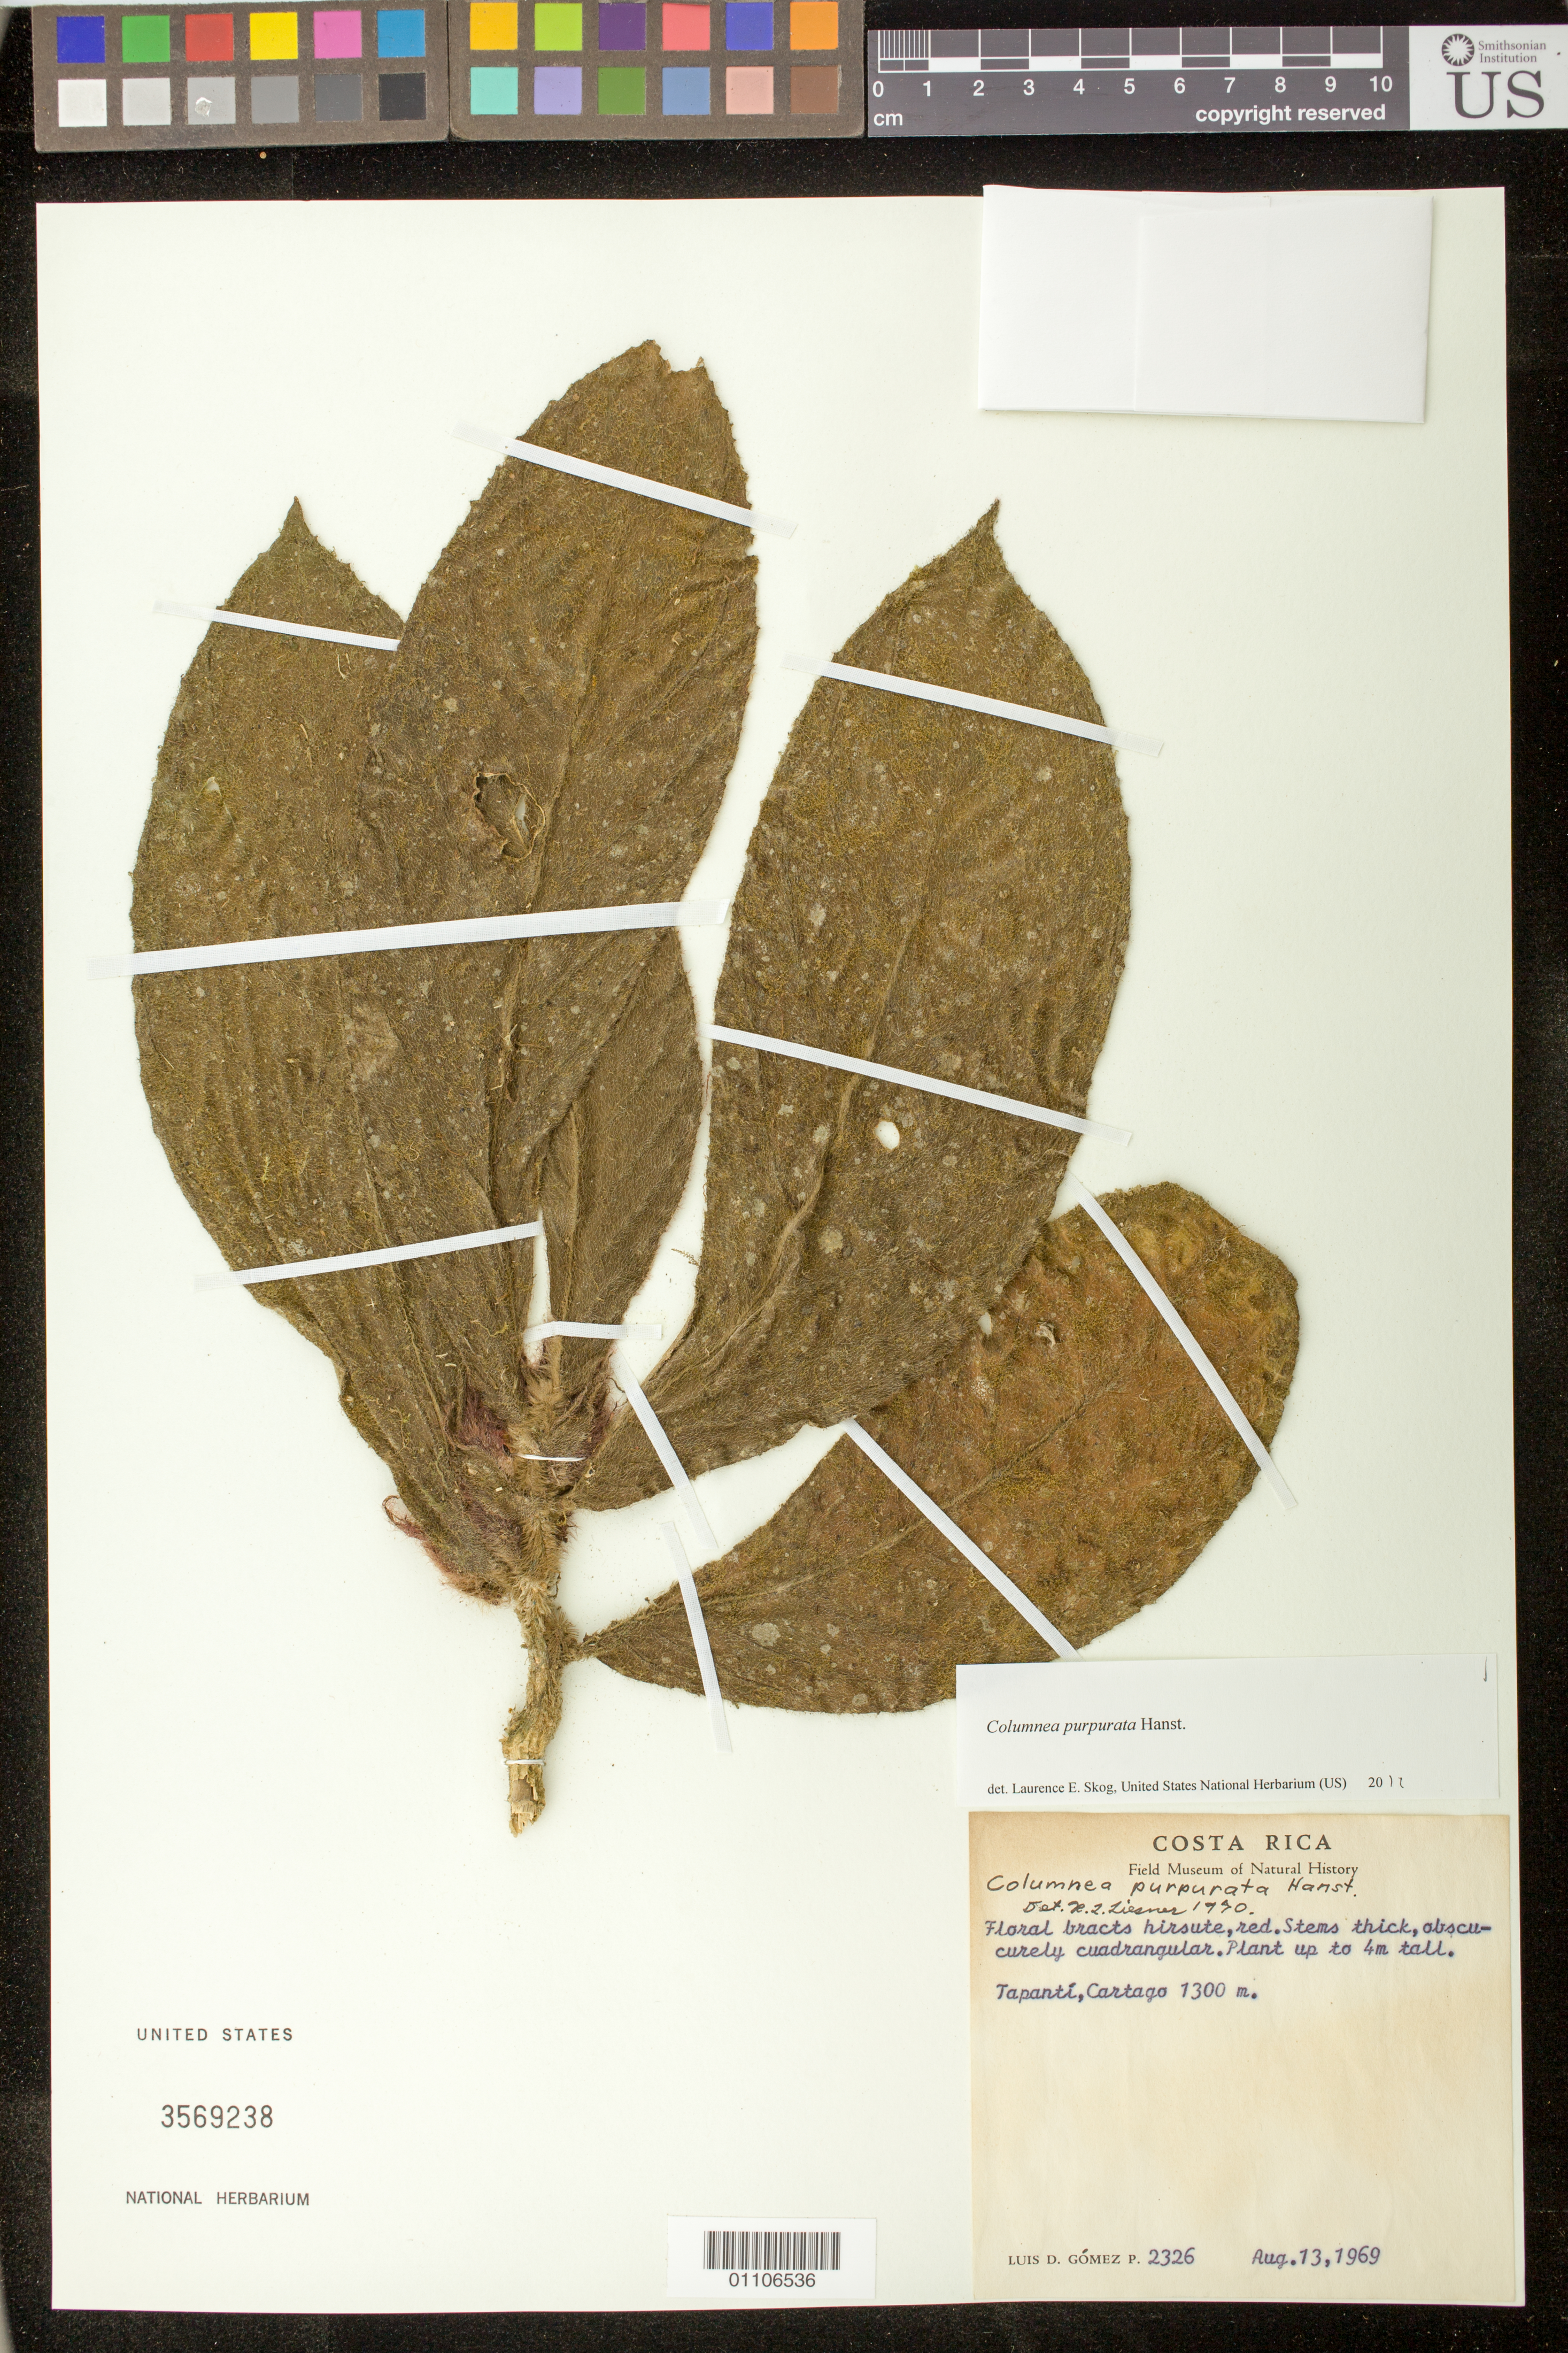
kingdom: Plantae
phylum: Tracheophyta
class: Magnoliopsida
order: Lamiales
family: Gesneriaceae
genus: Columnea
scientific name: Columnea purpurata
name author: Hanst.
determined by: Skog, Laurence E.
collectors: L. D. Gómez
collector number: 2326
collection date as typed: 13 Aug 1969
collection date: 1969-08-13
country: Costa Rica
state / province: Cartago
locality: Tapantí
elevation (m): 1300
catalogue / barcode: US 3569238